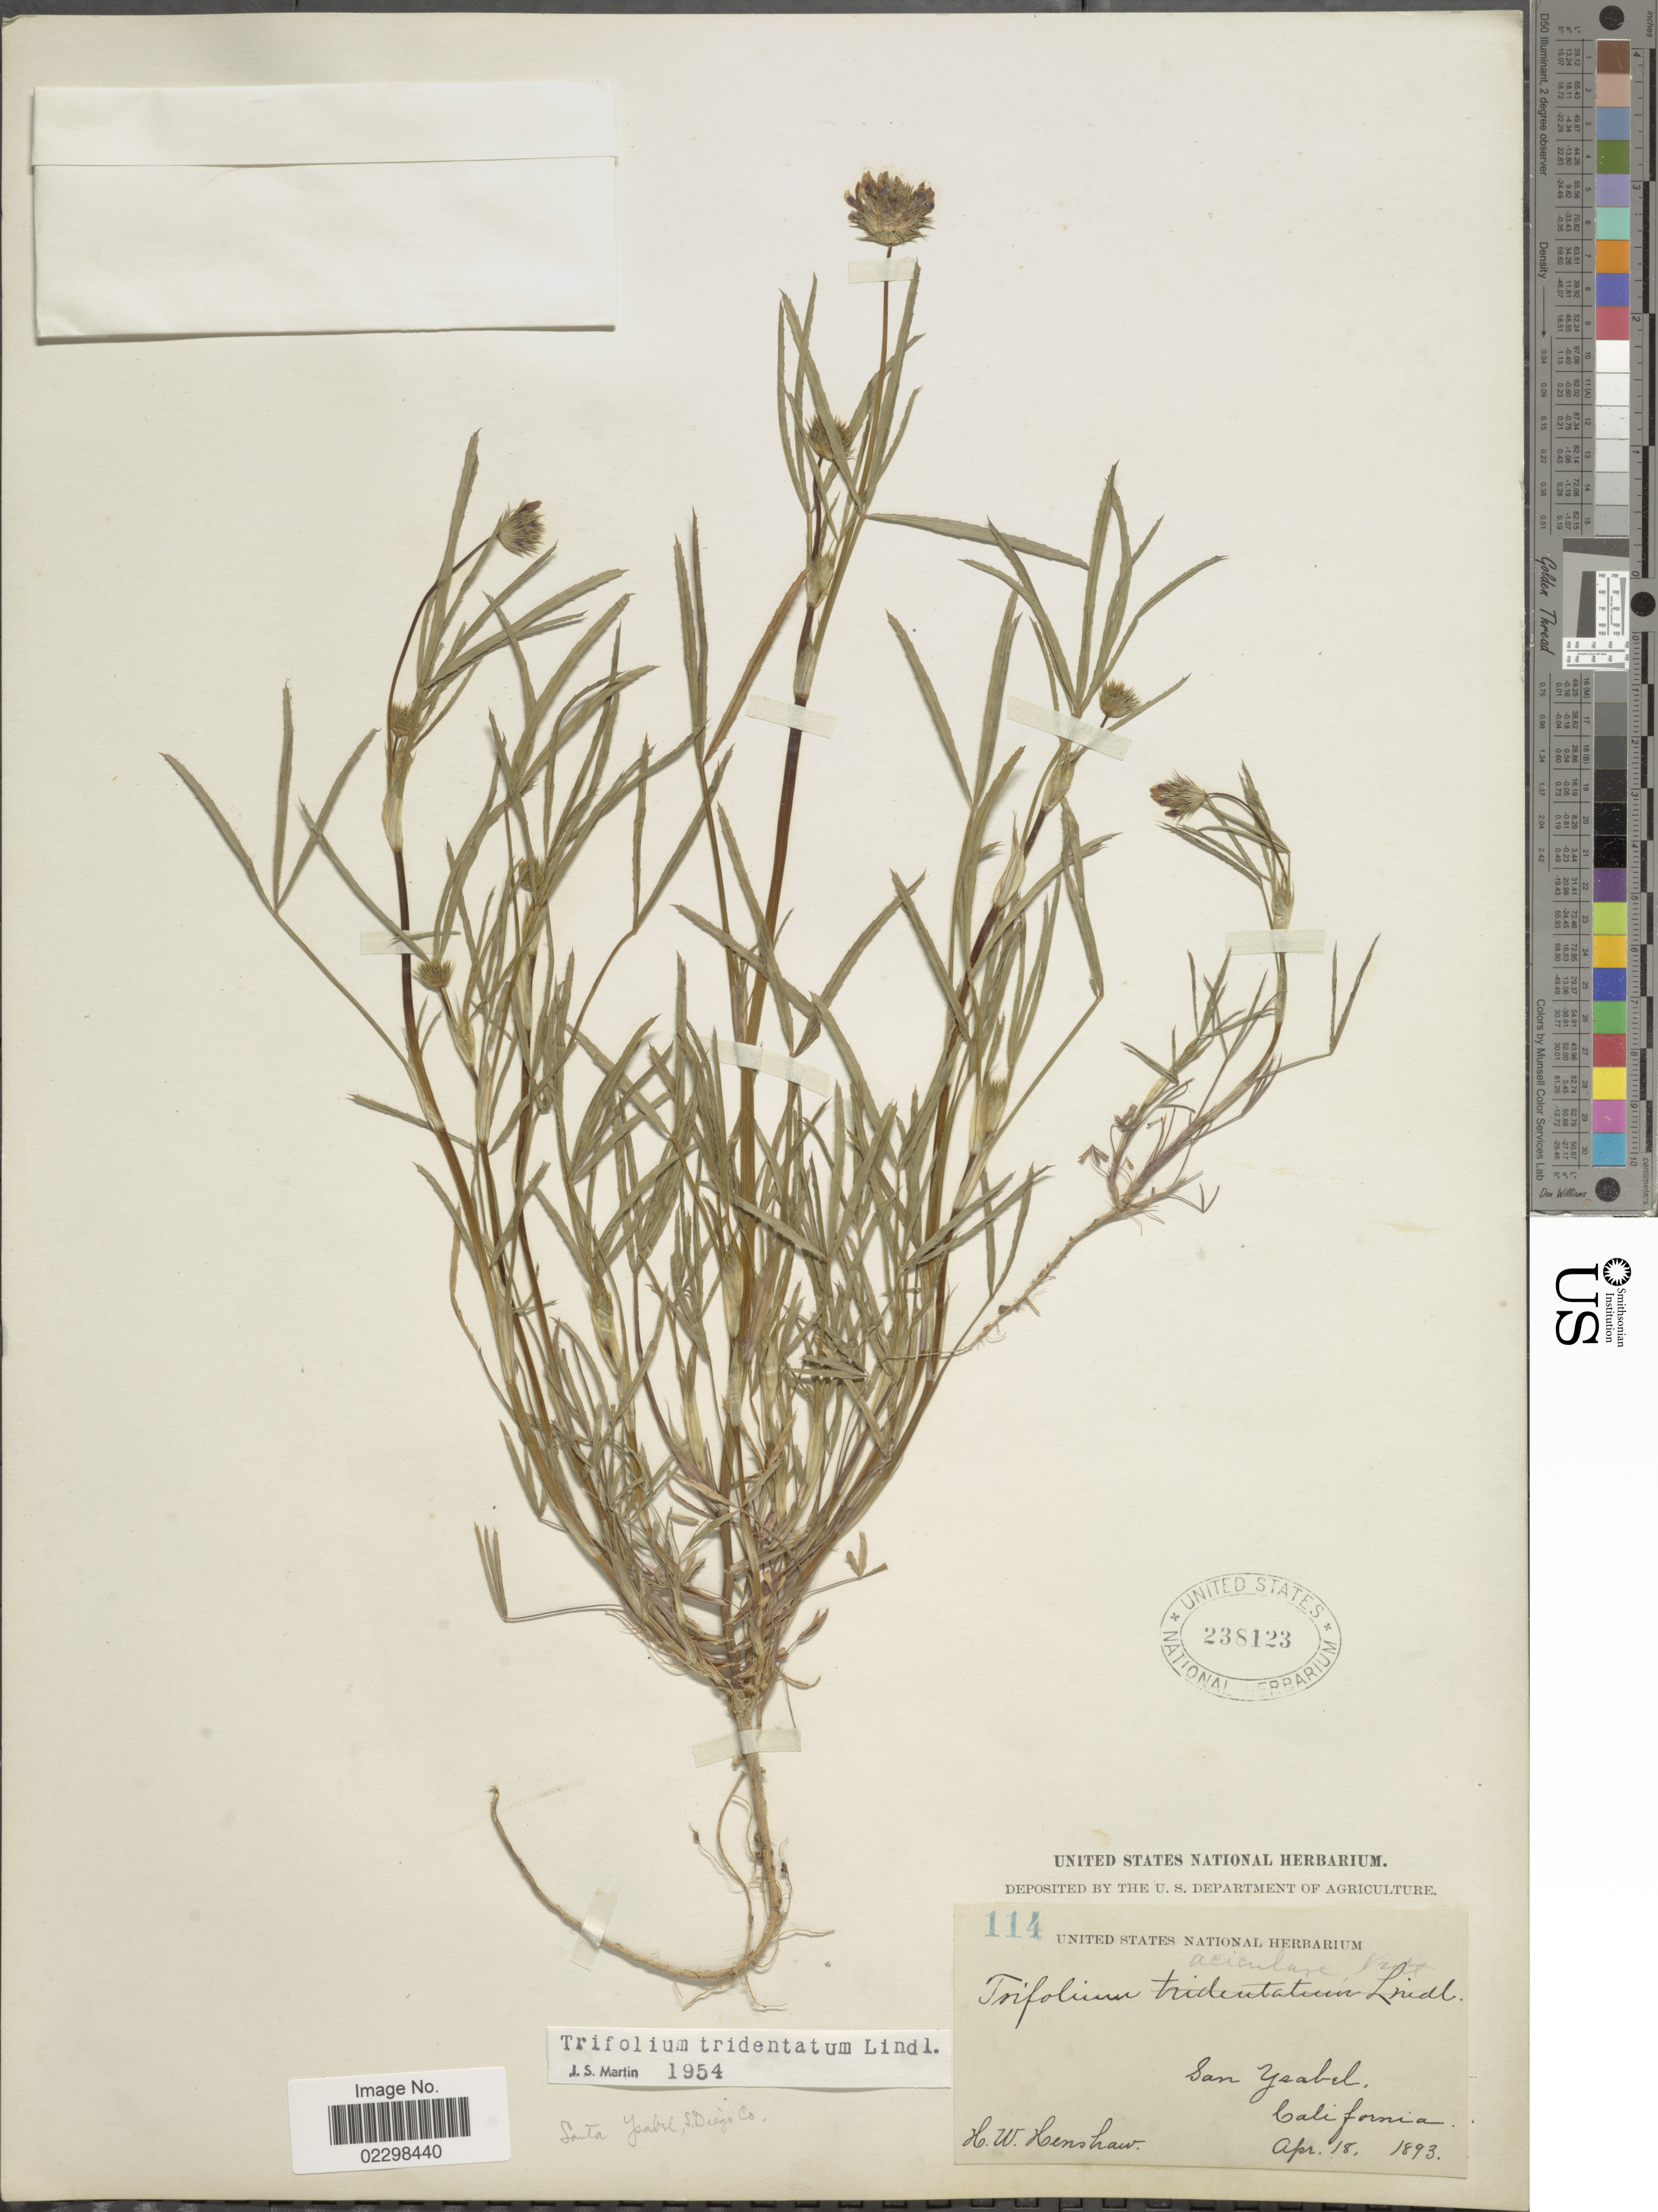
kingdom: Plantae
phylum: Tracheophyta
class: Magnoliopsida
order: Fabales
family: Fabaceae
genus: Trifolium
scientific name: Trifolium tridentatum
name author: Lindl.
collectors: H. Henshaw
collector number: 114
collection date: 1893-04-18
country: United States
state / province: California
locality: San Yzabel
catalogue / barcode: US 238123